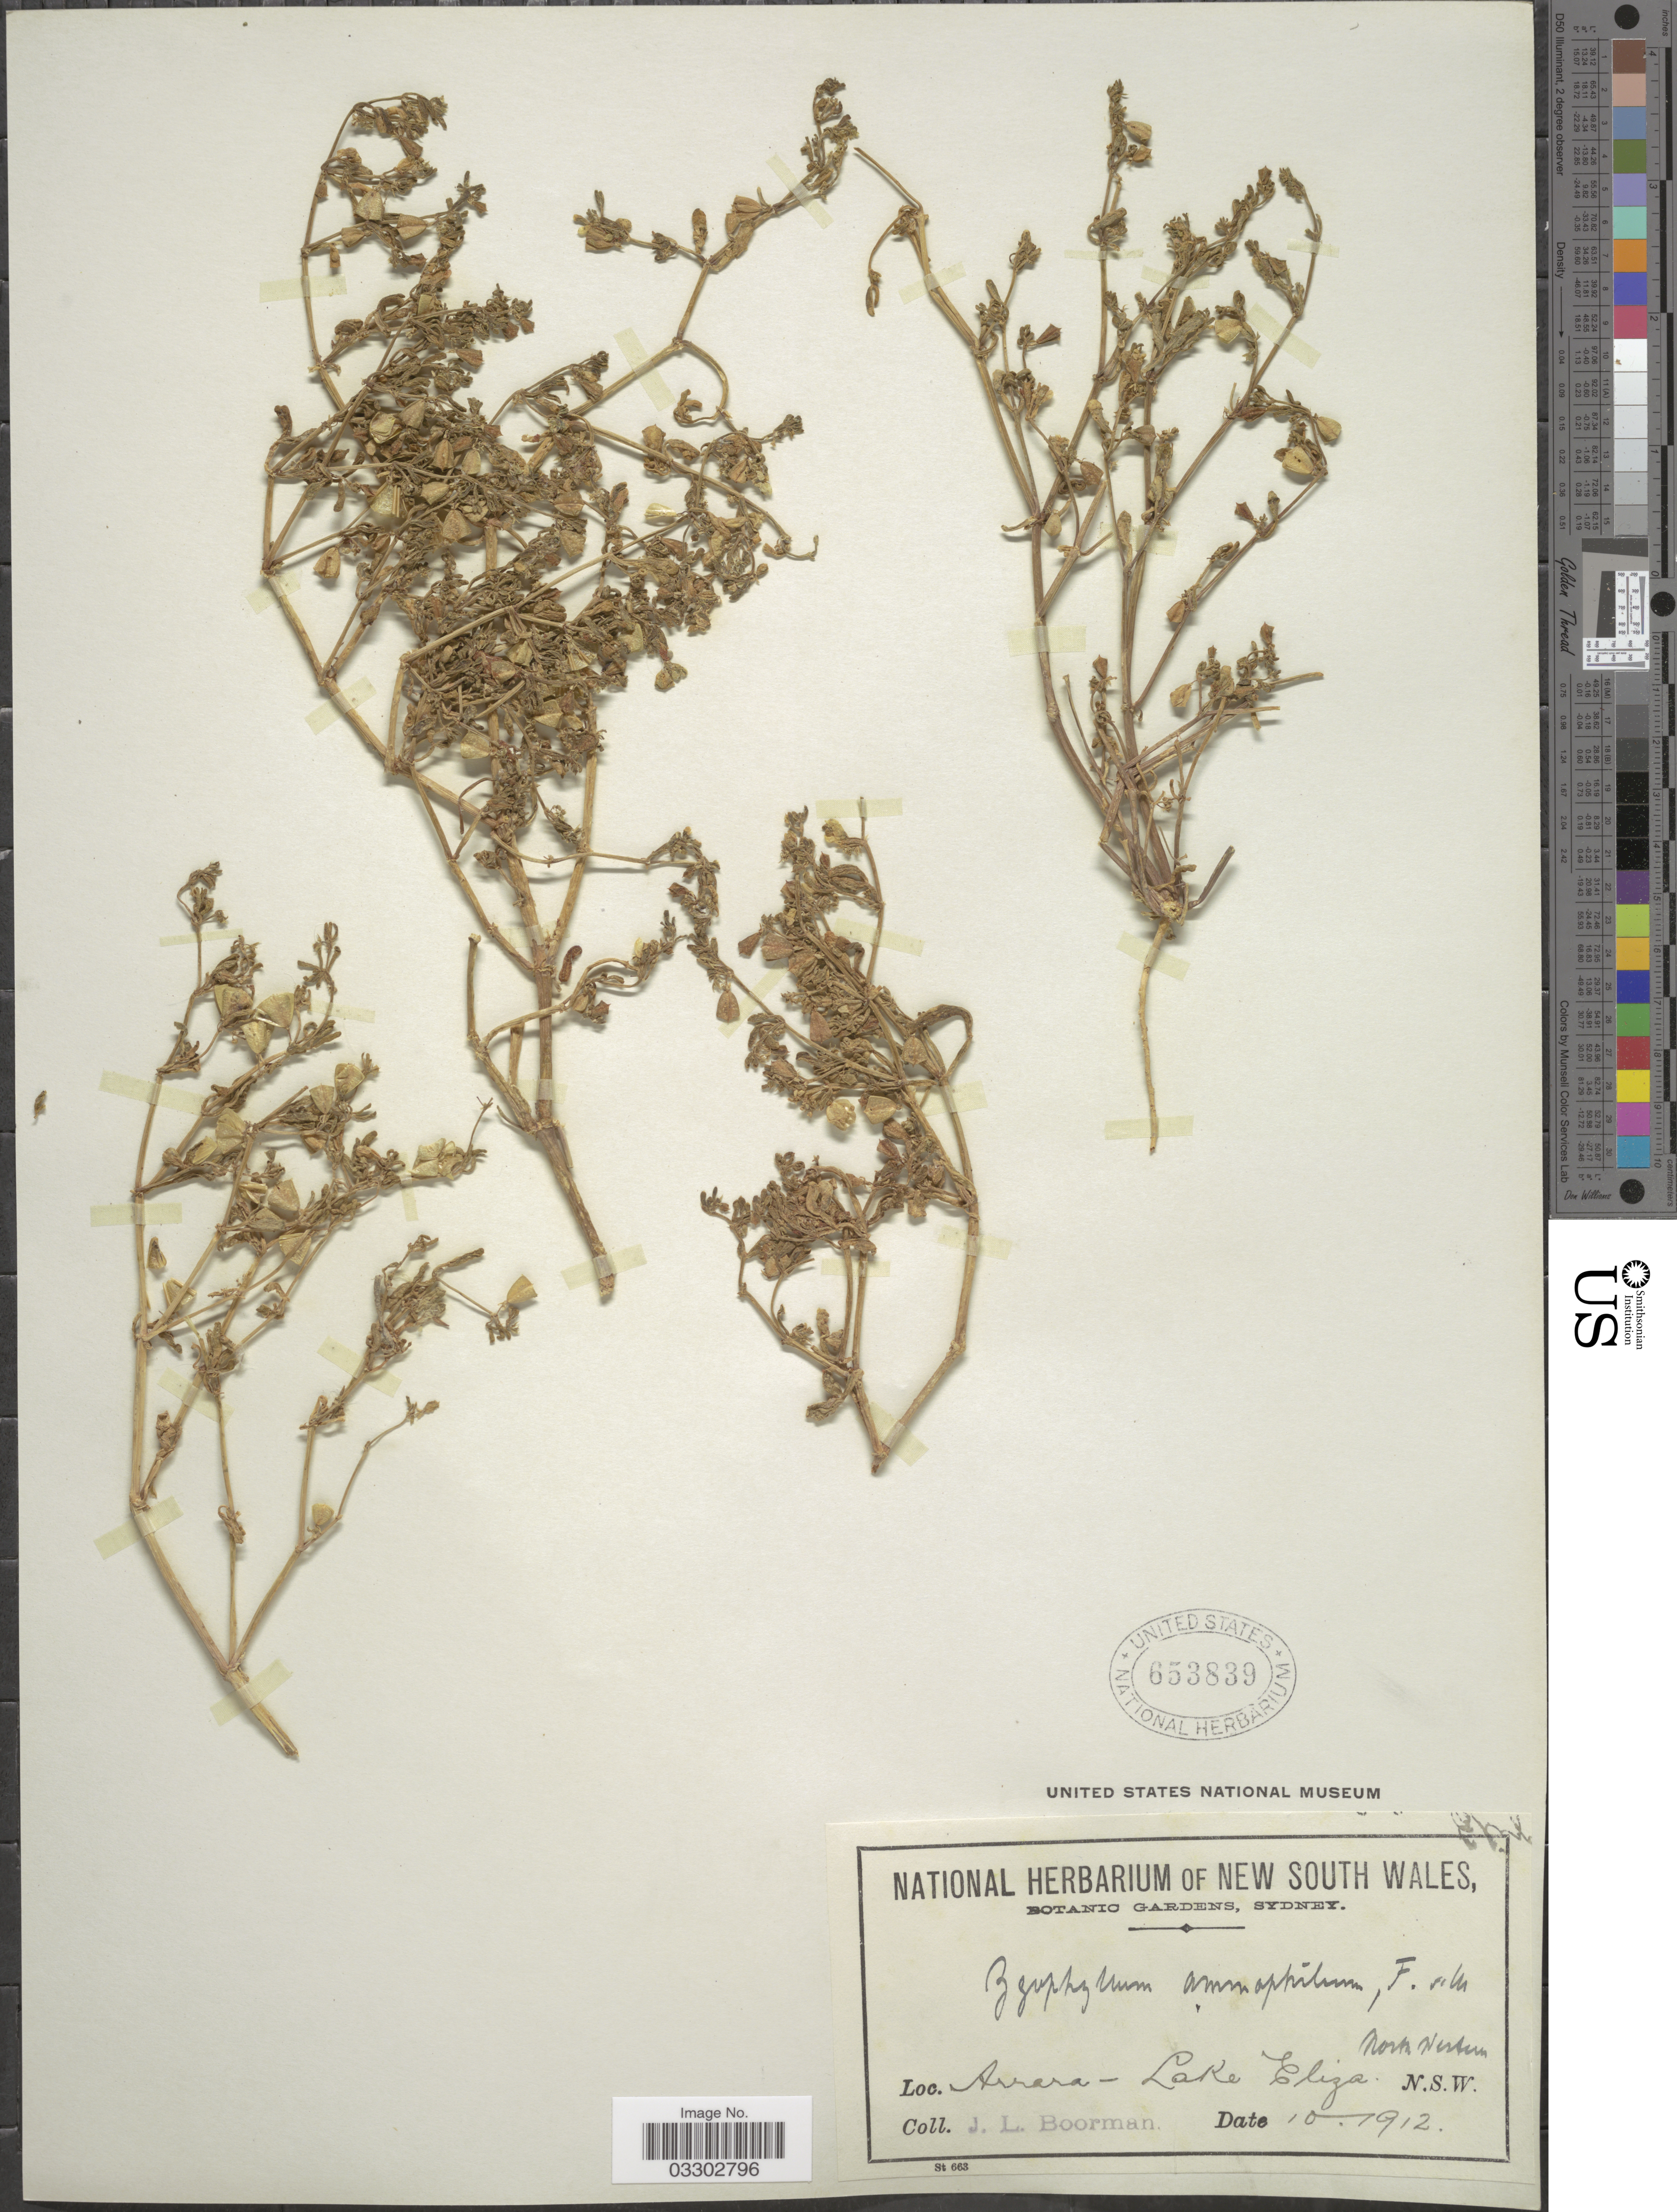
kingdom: Plantae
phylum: Tracheophyta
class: Magnoliopsida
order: Zygophyllales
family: Zygophyllaceae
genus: Roepera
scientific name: Roepera angustifolia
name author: (H. Eichler) Beier & Thulin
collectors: J. Boorman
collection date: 1912-10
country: Australia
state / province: New South Wales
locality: Arrara - Lake Eliza. North Western.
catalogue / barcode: US 653839